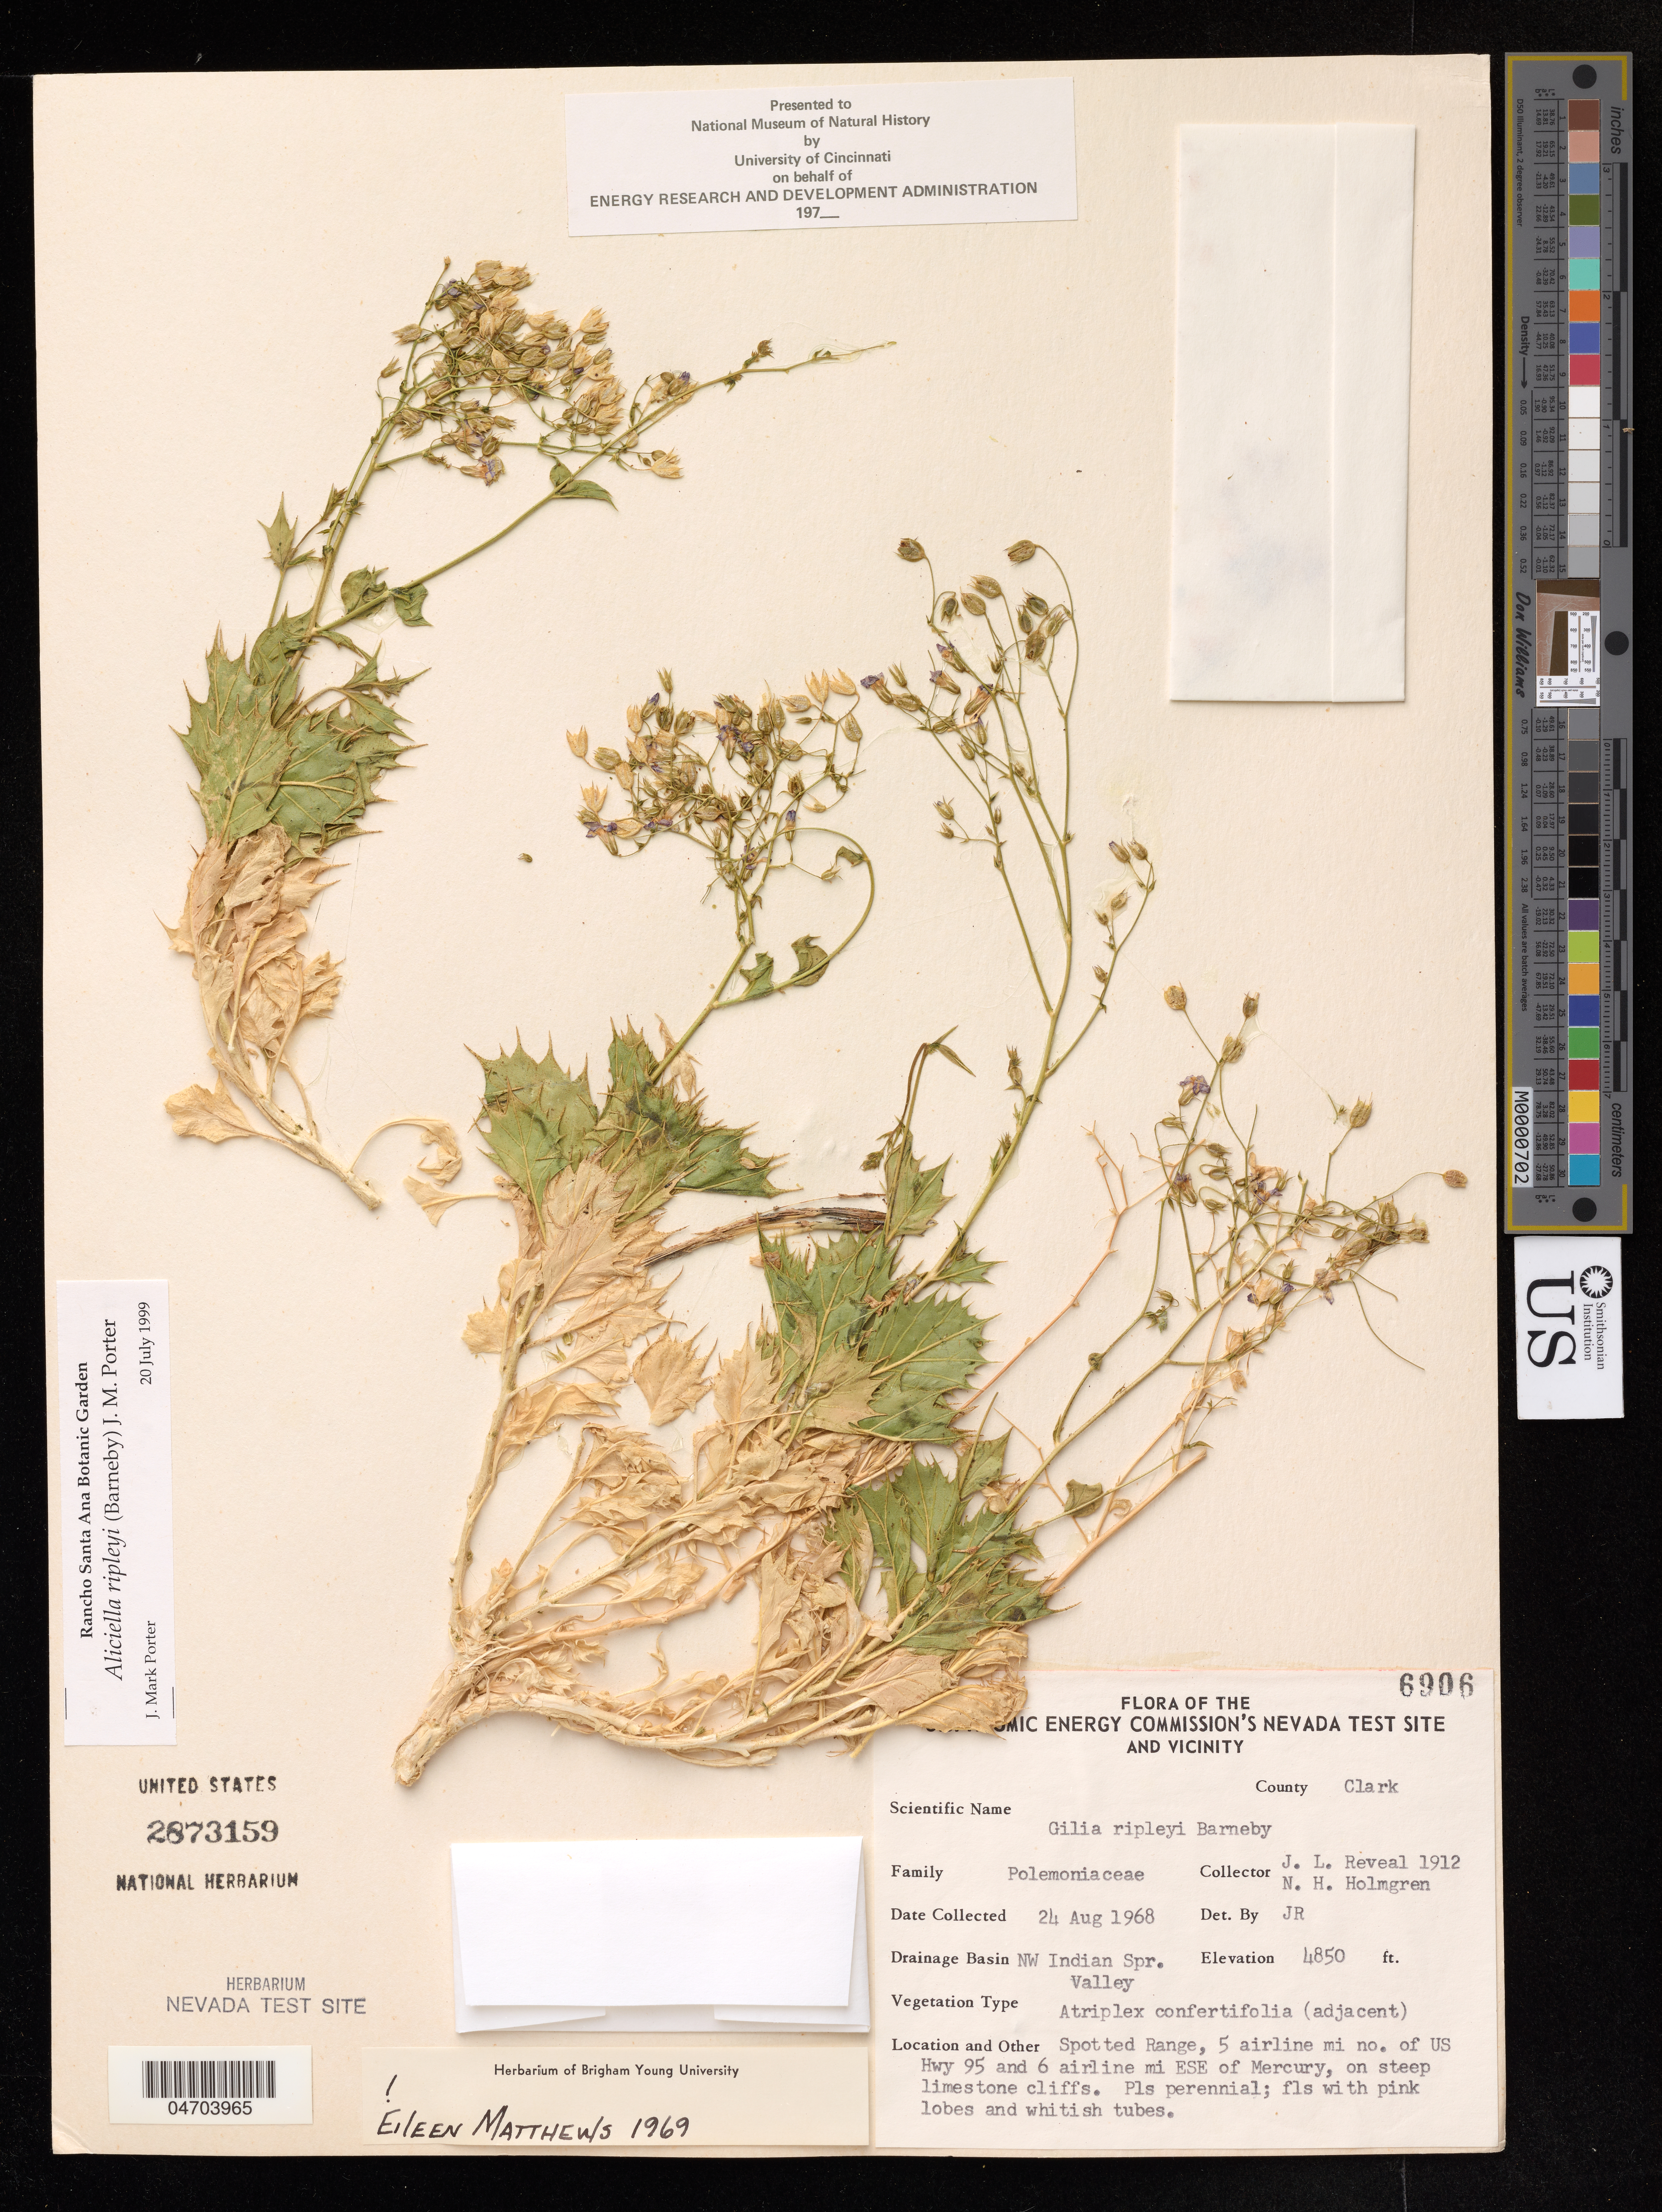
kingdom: Plantae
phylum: Tracheophyta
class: Magnoliopsida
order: Ericales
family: Polemoniaceae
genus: Aliciella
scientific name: Aliciella ripleyi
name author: (Barneby) J.M. Porter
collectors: J. Reveal & N. Holmgren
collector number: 6906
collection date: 1968-08-24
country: United States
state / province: Nevada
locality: Clark, 5 airline mi no. of US Kwy 95 and 6 airline mi ESE of Mercury.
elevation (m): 1478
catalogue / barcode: US 2873159